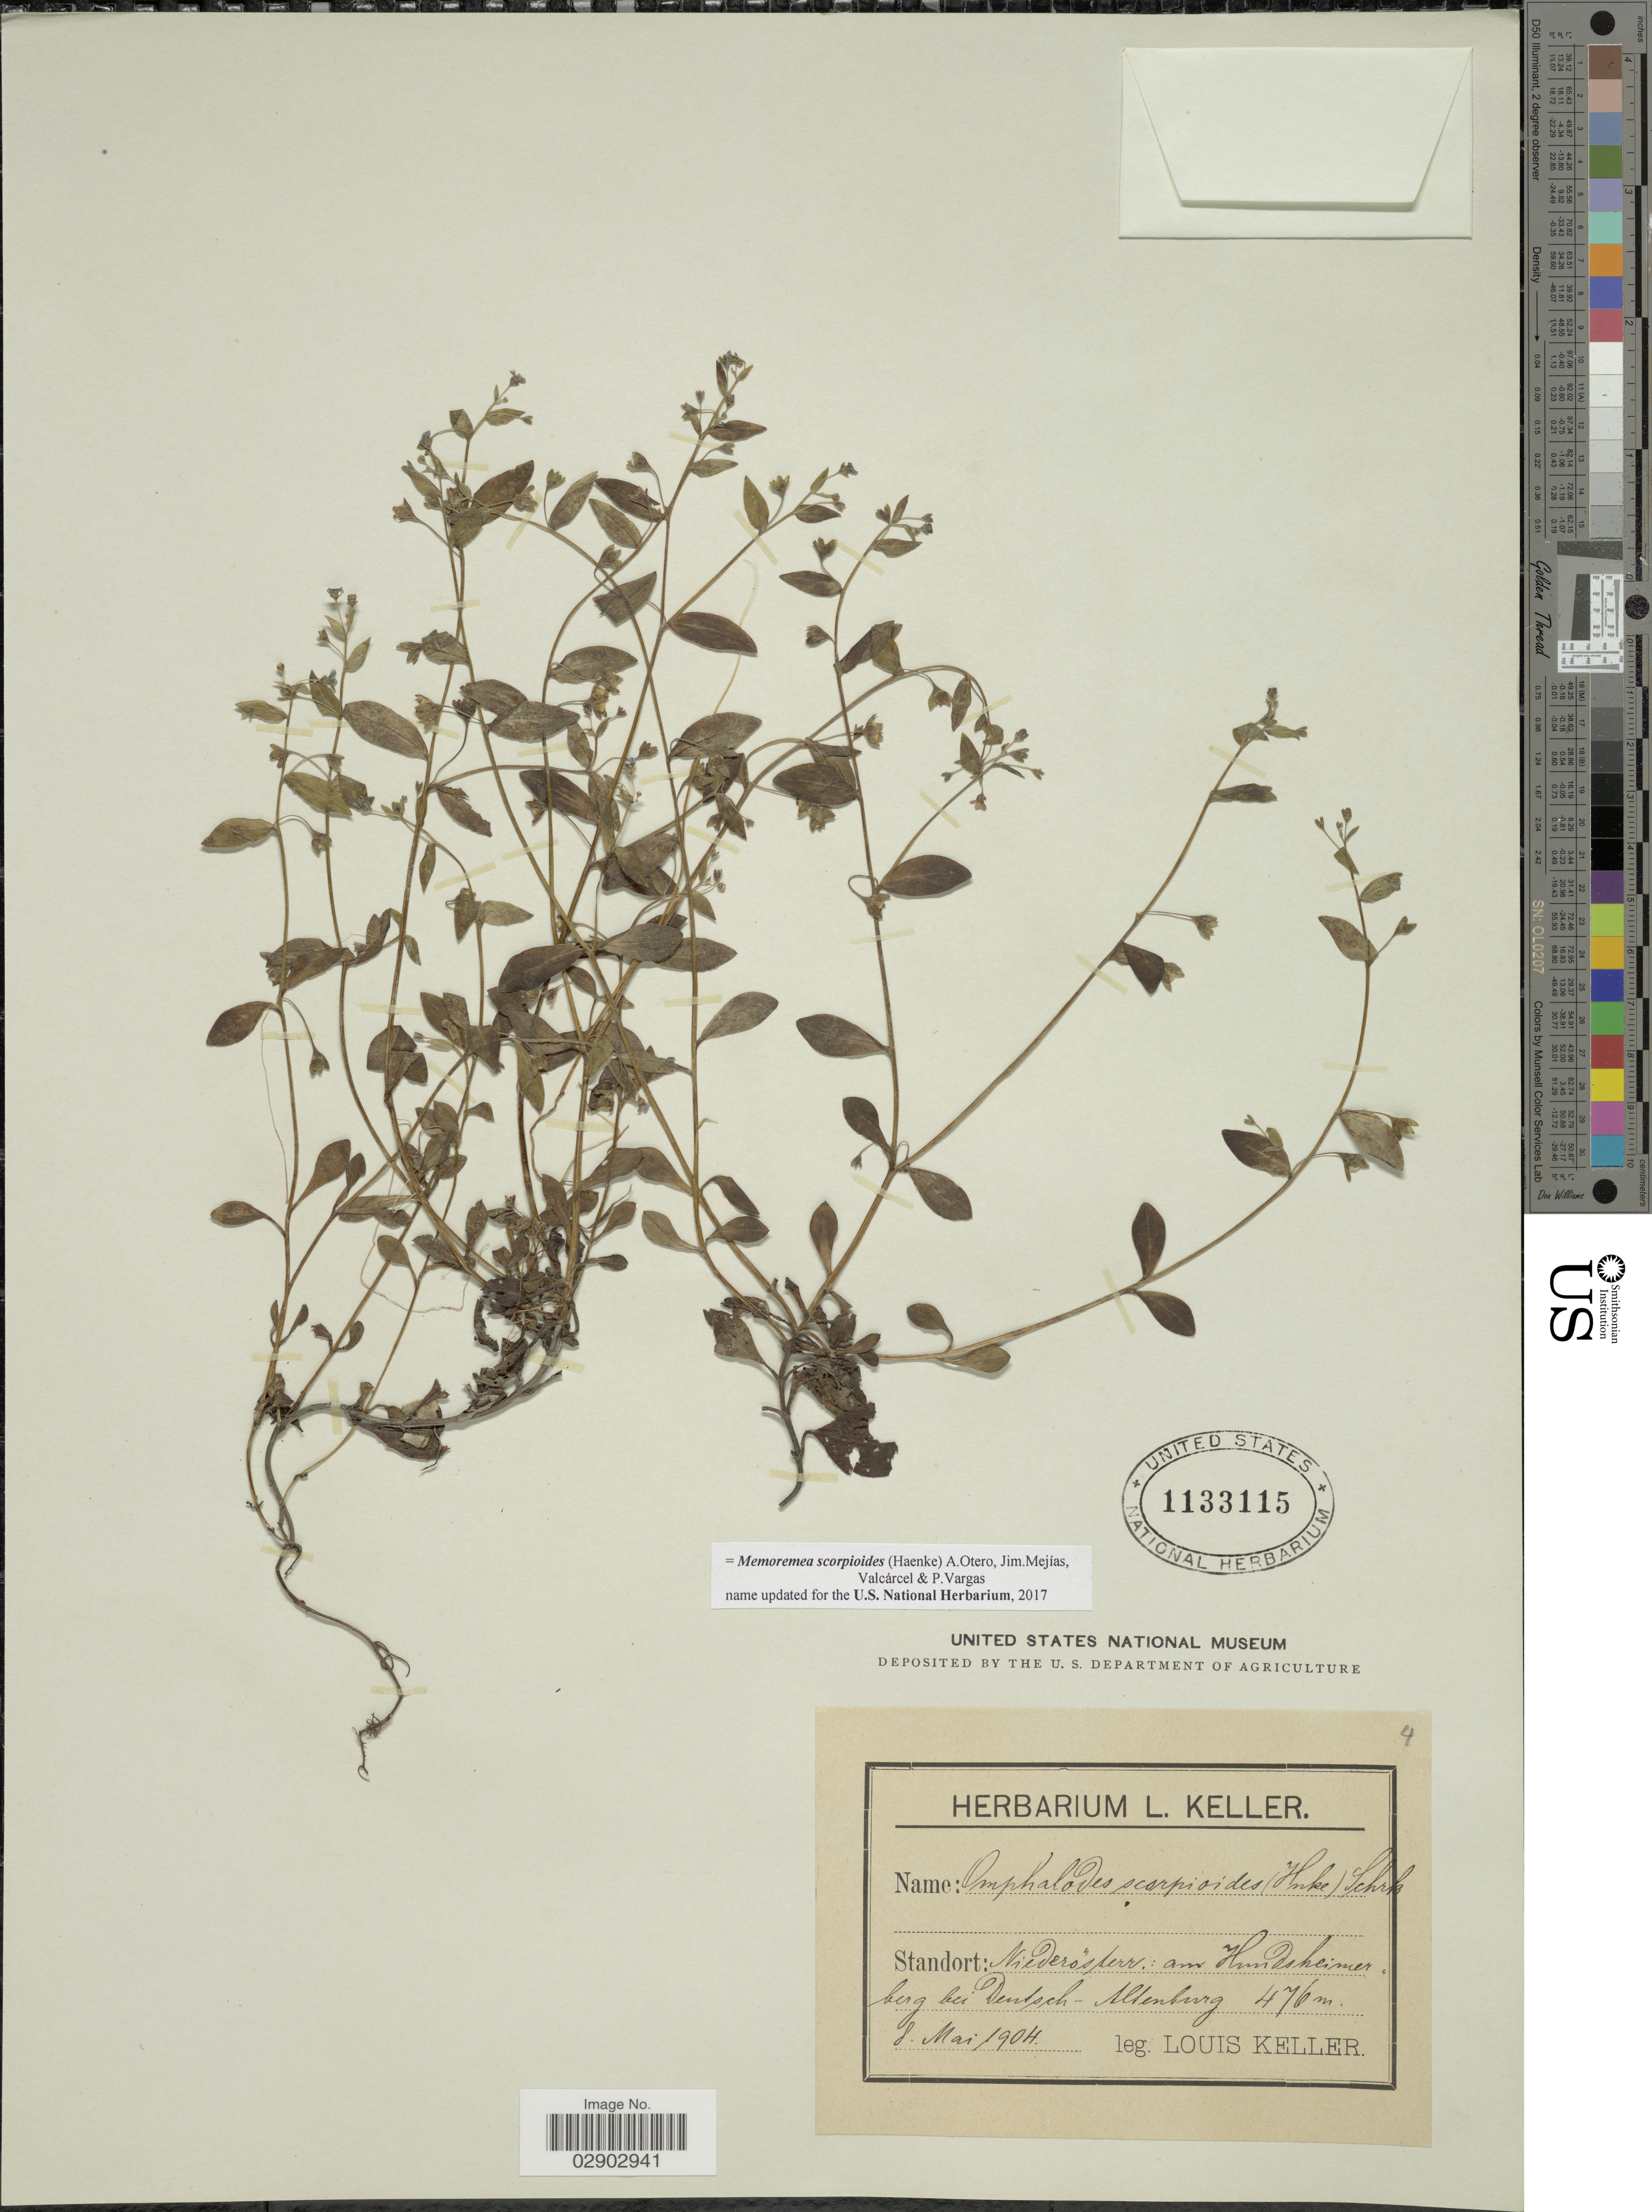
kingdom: Plantae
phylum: Tracheophyta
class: Magnoliopsida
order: Boraginales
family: Boraginaceae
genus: Memoremea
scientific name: Memoremea scorpioides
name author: (Haenke) A.Otero et al.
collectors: L. Keller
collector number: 4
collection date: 1904-05-08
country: Austria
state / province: Niederosterreich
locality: Niederösterr.: am Hundsheimer berg bei Deutsch-Altenburg.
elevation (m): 476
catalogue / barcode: US 1133115